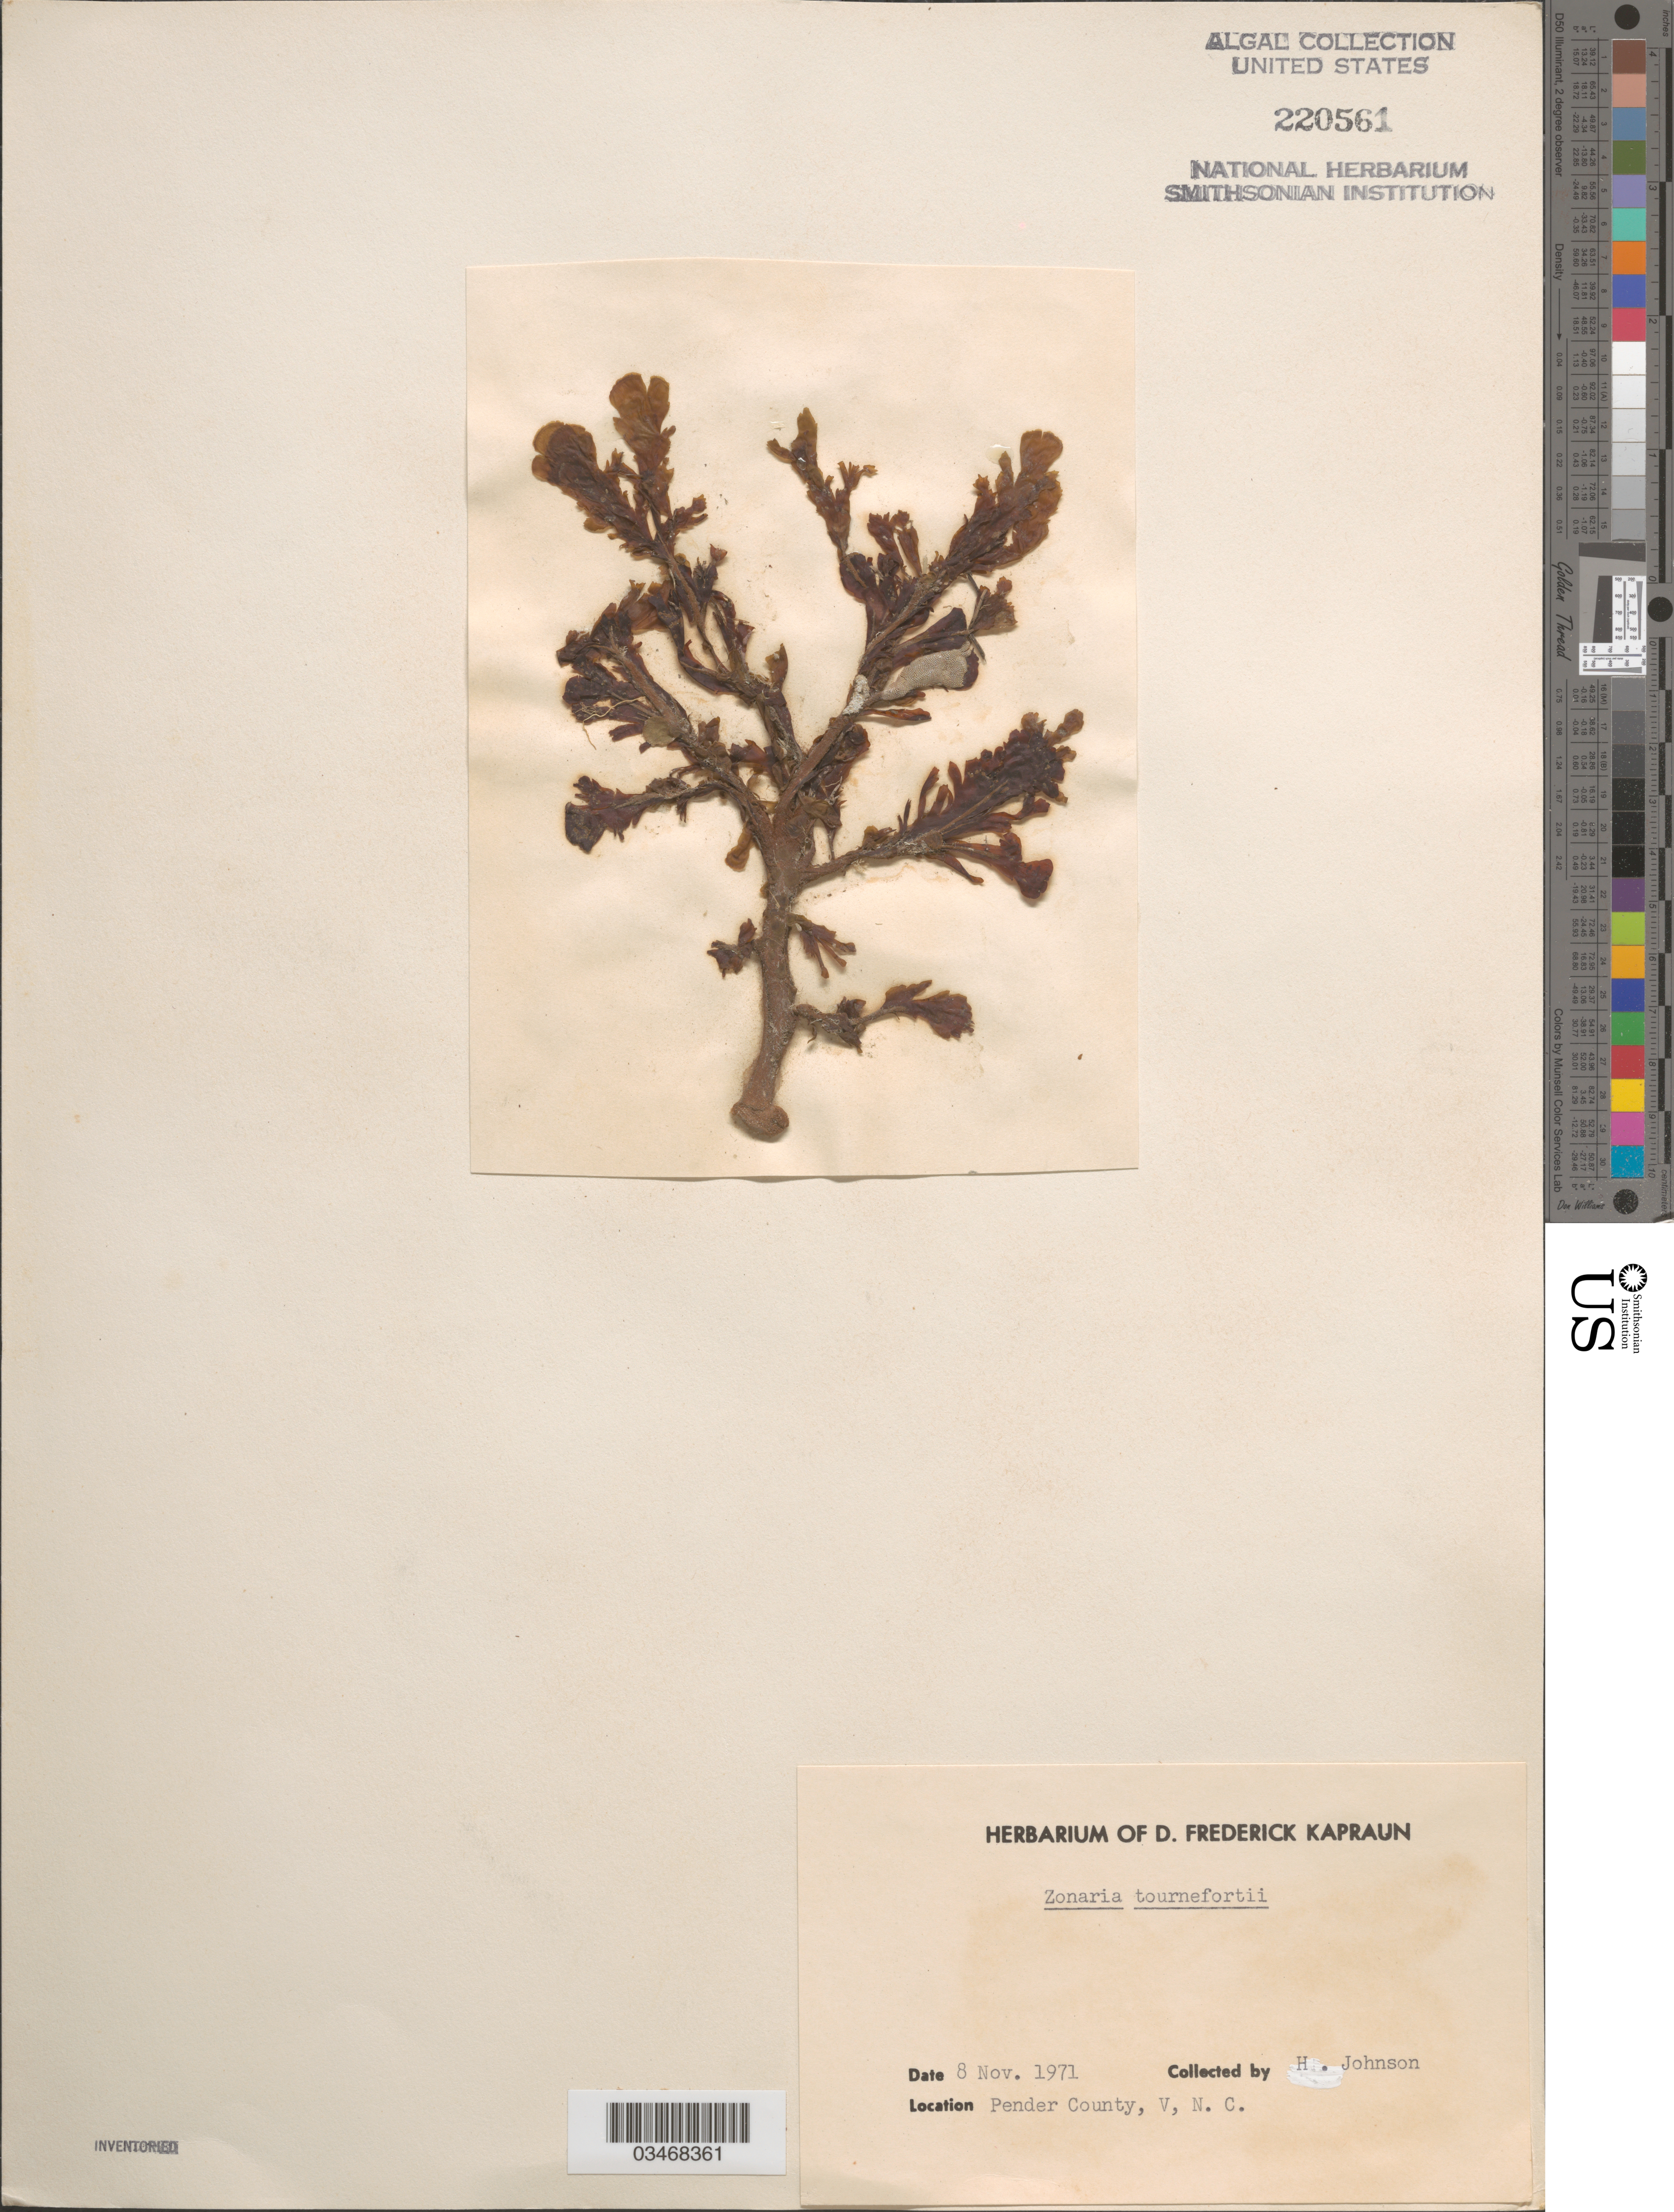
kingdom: Chromista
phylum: Ochrophyta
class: Phaeophyceae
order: Dictyotales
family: Dictyotaceae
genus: Zonaria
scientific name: Zonaria tournefortii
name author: (J.V.Lamouroux) Mont.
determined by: Johnson, H.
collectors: H. Johnson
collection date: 1971-11-08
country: United States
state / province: North Carolina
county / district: Pender County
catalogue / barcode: US 220561